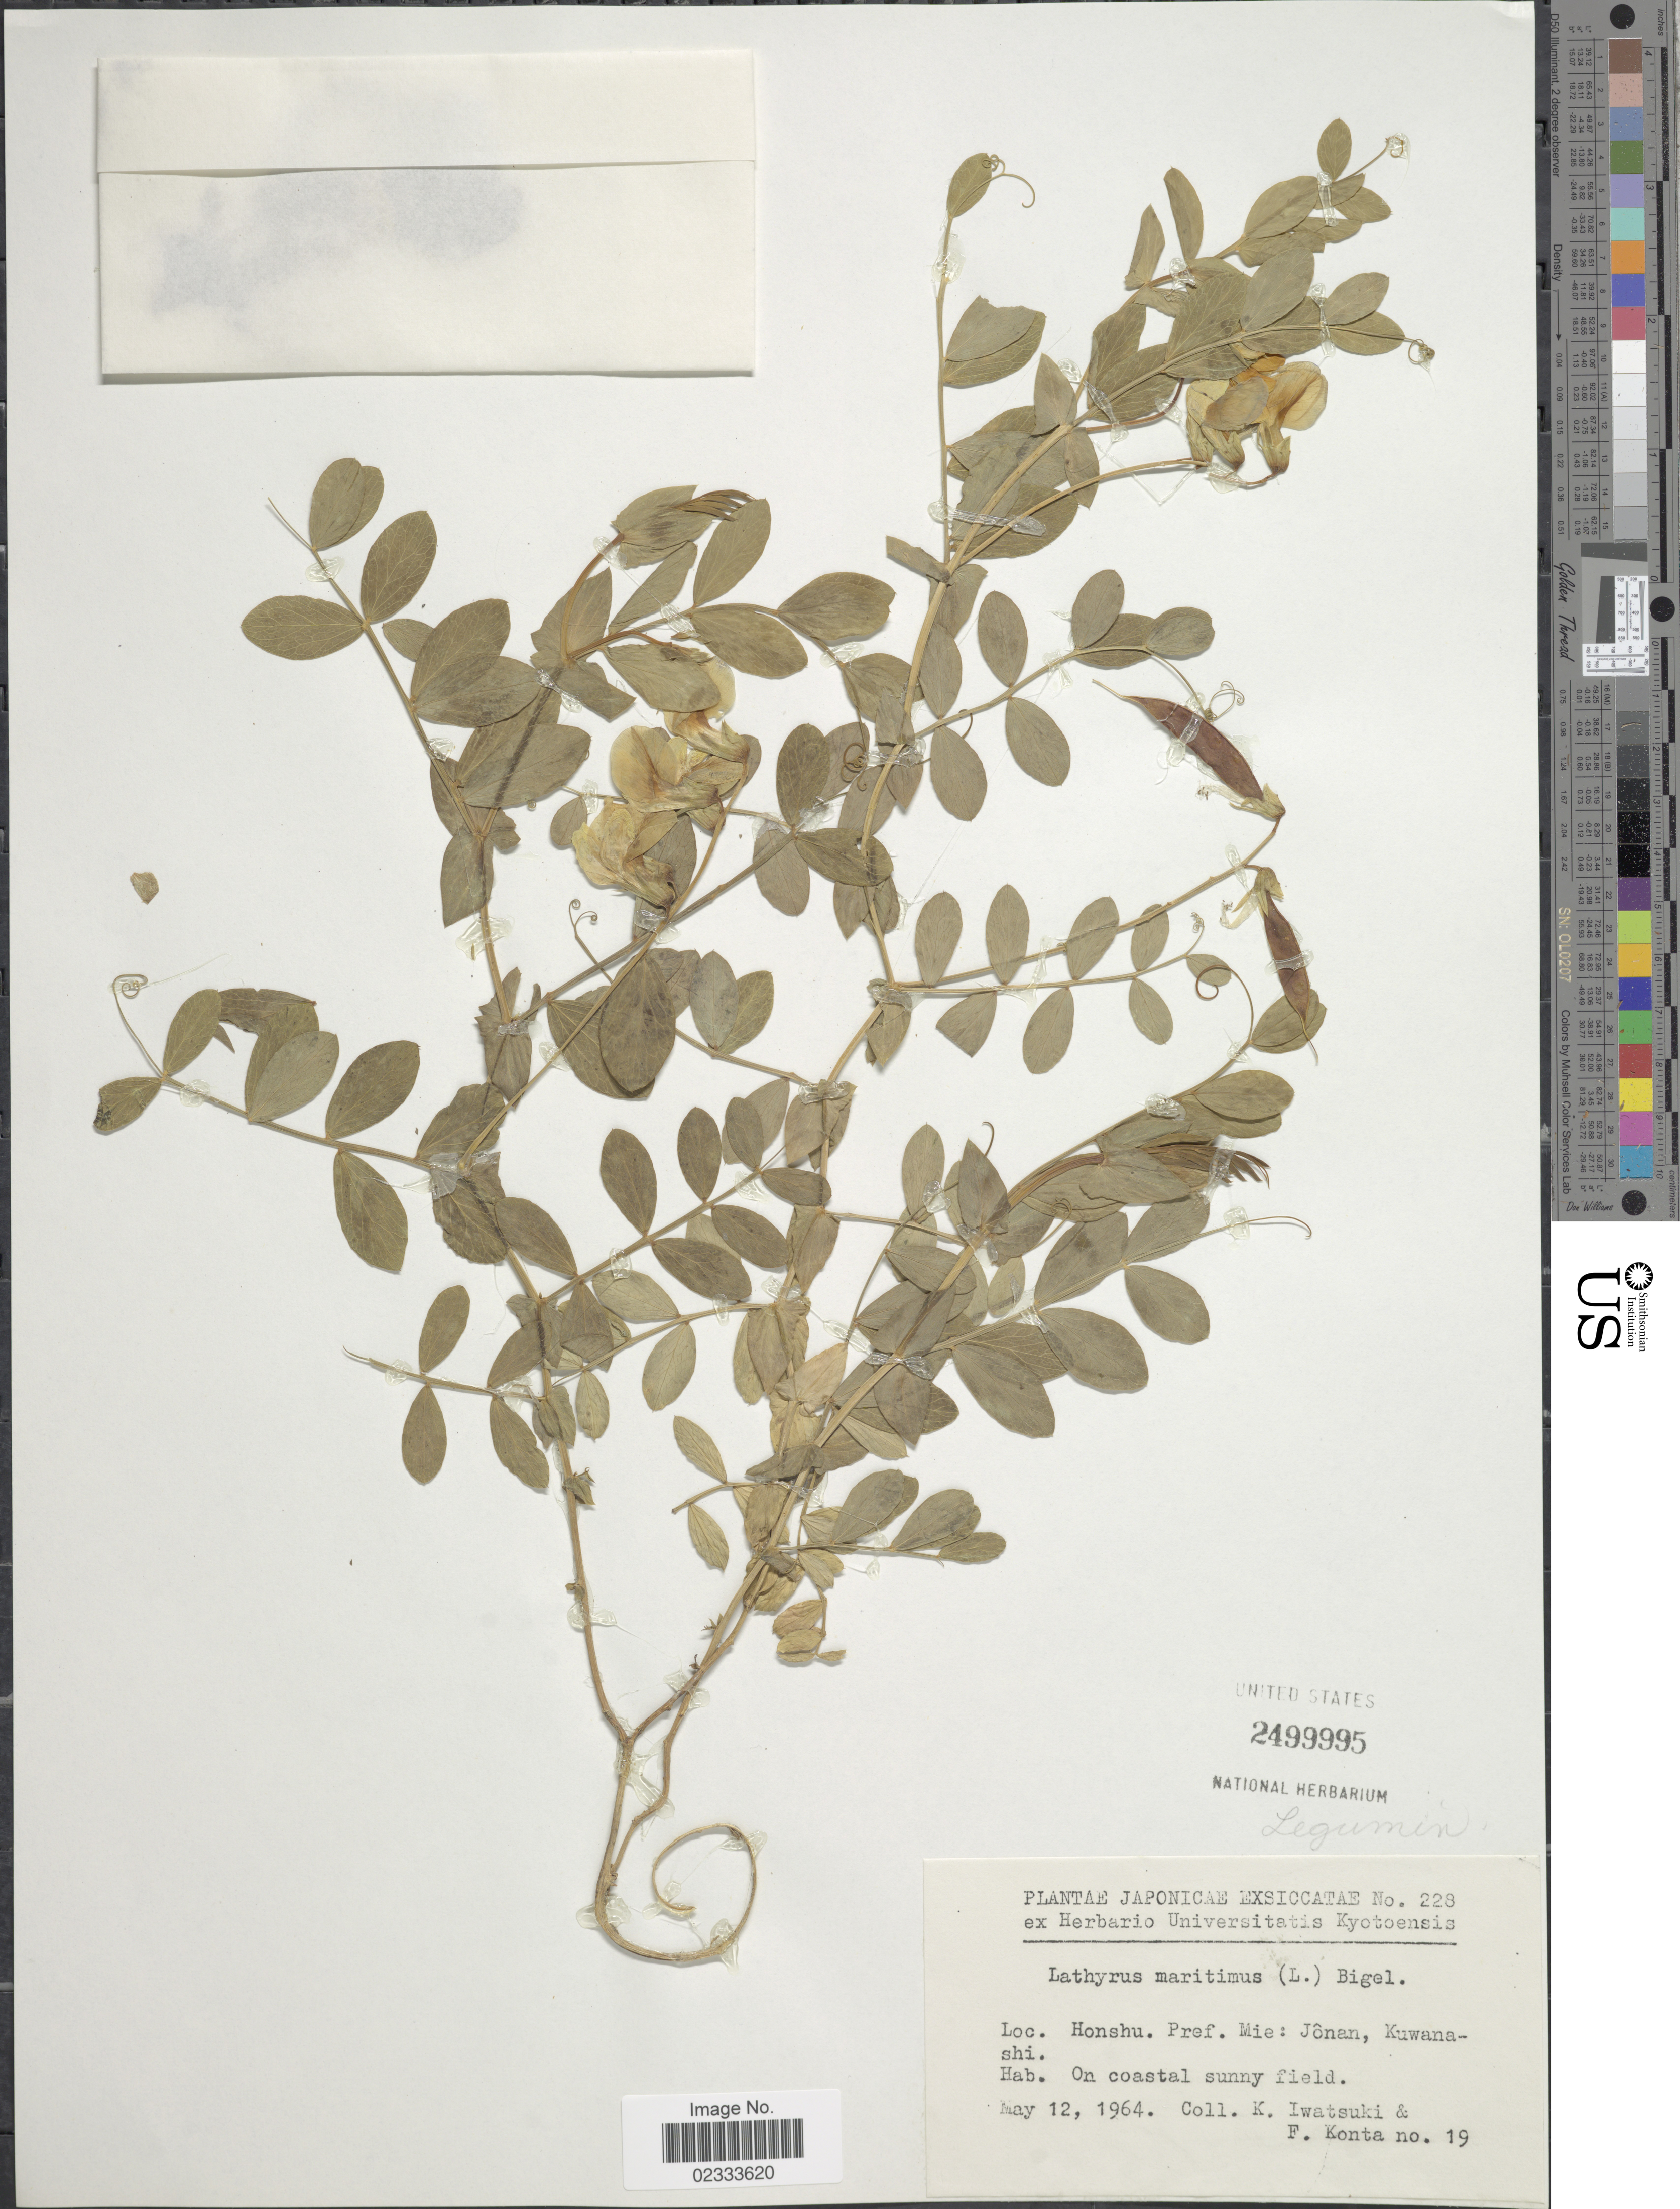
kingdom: Plantae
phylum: Tracheophyta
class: Magnoliopsida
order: Fabales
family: Fabaceae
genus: Lathyrus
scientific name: Lathyrus maritimus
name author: Torr.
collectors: K. Iwatsuki & F. Konta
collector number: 19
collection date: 1964-05-12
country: Japan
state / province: Mie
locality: Honsu, Jonan, Kiwanashi, on coastal sunny field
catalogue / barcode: US 2499995